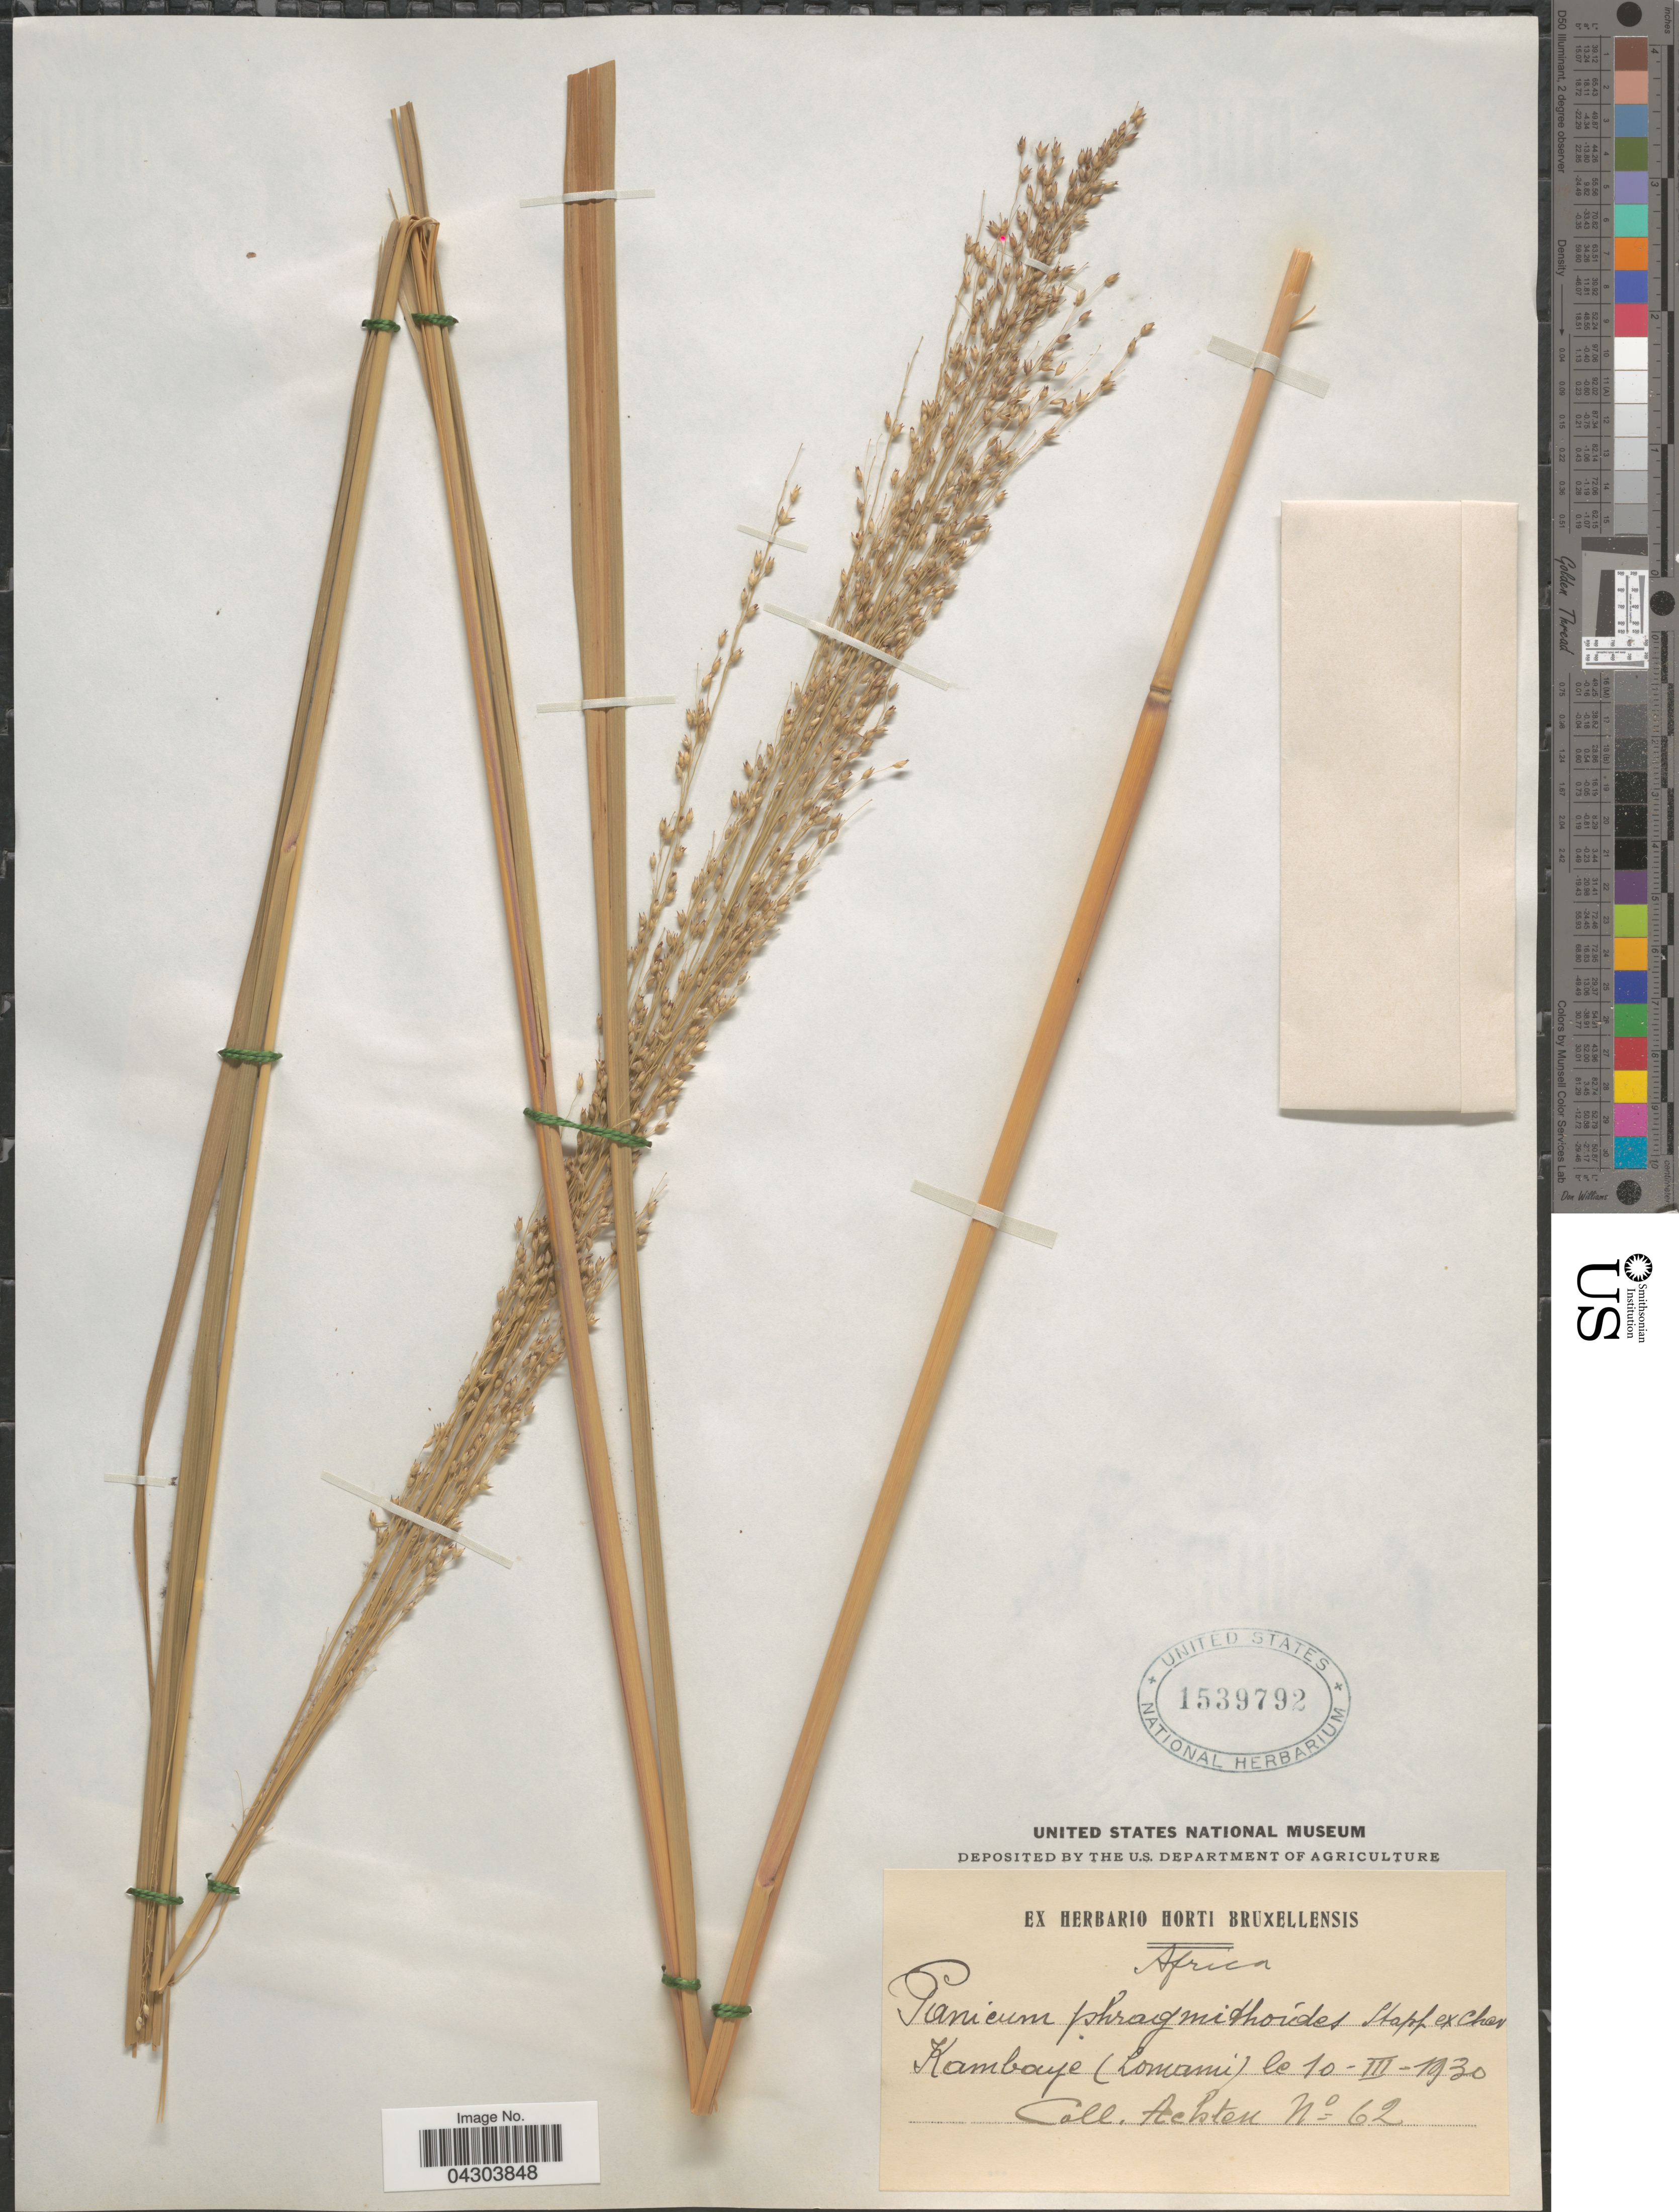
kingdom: Plantae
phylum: Tracheophyta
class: Liliopsida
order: Poales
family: Poaceae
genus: Panicum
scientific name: Panicum phragmitoides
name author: Stapf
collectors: L. Achten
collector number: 62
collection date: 1930-03-10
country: Congo, Democratic Republic of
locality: Africa. Kambaye (Lomami).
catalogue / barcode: US 1539792